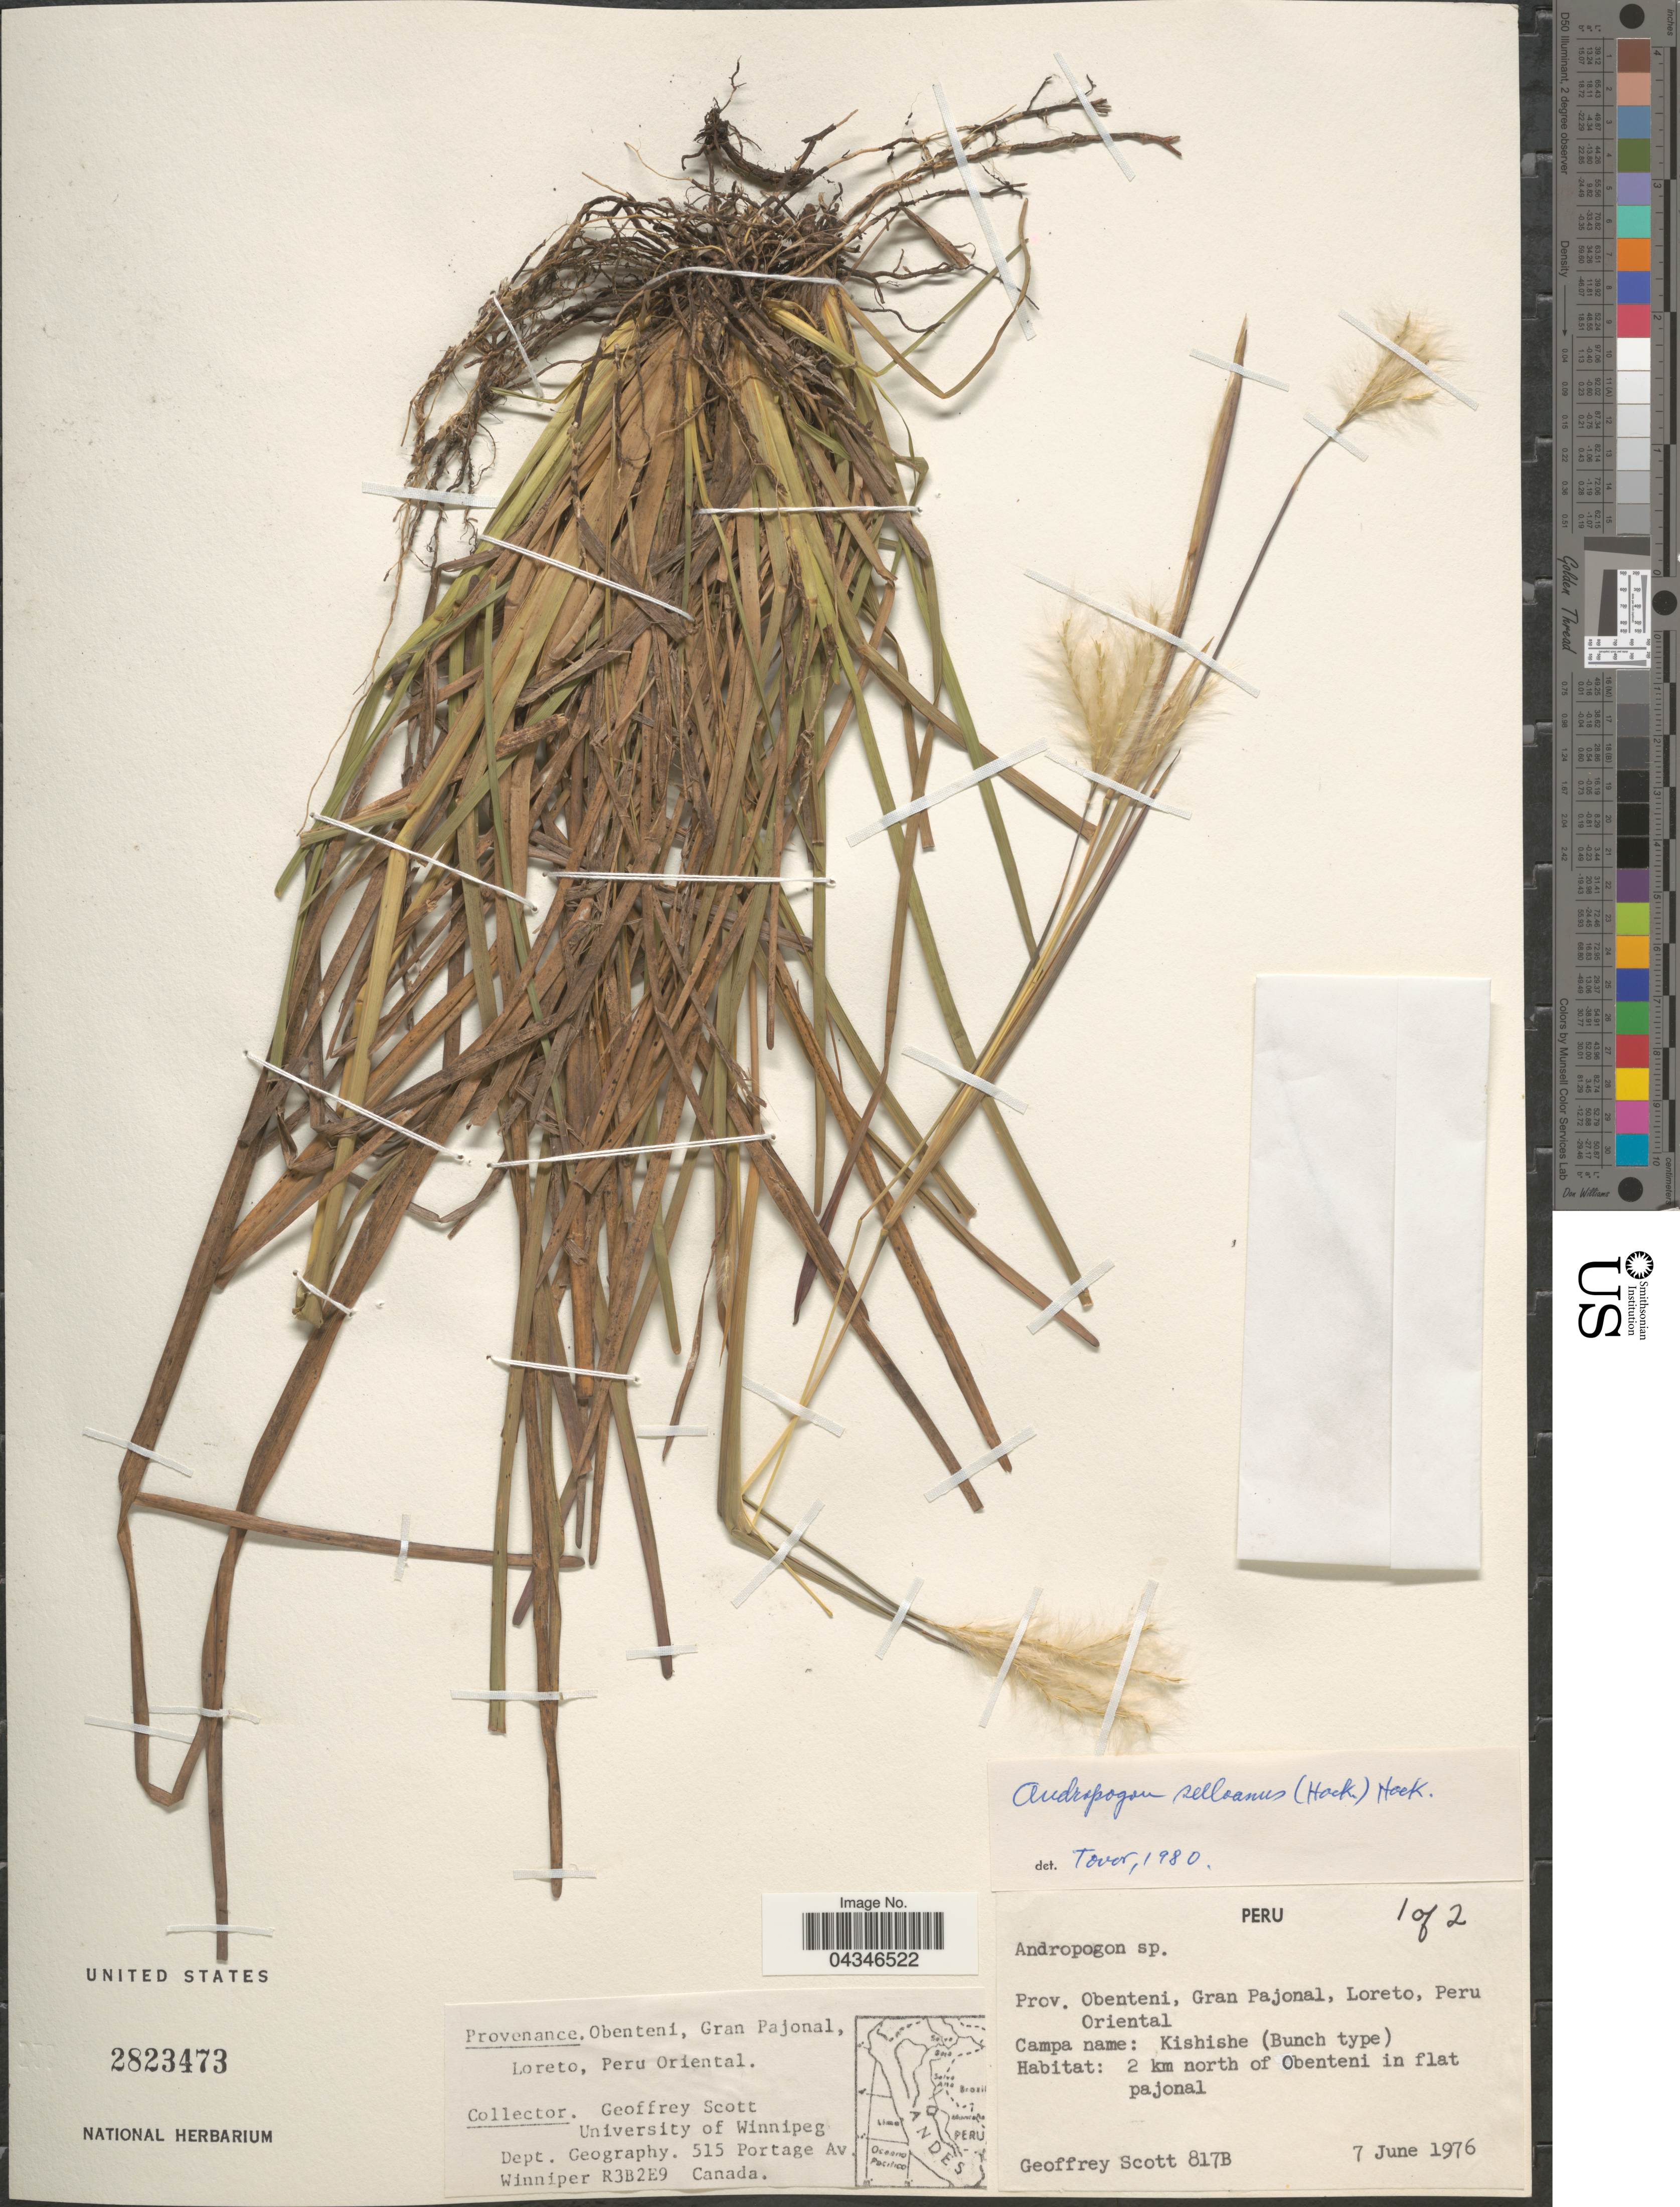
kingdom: Plantae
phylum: Tracheophyta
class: Liliopsida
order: Poales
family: Poaceae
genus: Andropogon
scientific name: Andropogon selloanus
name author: (Hack.) Hack.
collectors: G. Scott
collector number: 817B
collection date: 1976-06-07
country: Peru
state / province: Loreto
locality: Prov. Obenteni, Gran Pajonal, Peru Oriental. 2 km north of Obenteni in flat pajonal.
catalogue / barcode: US 2823473